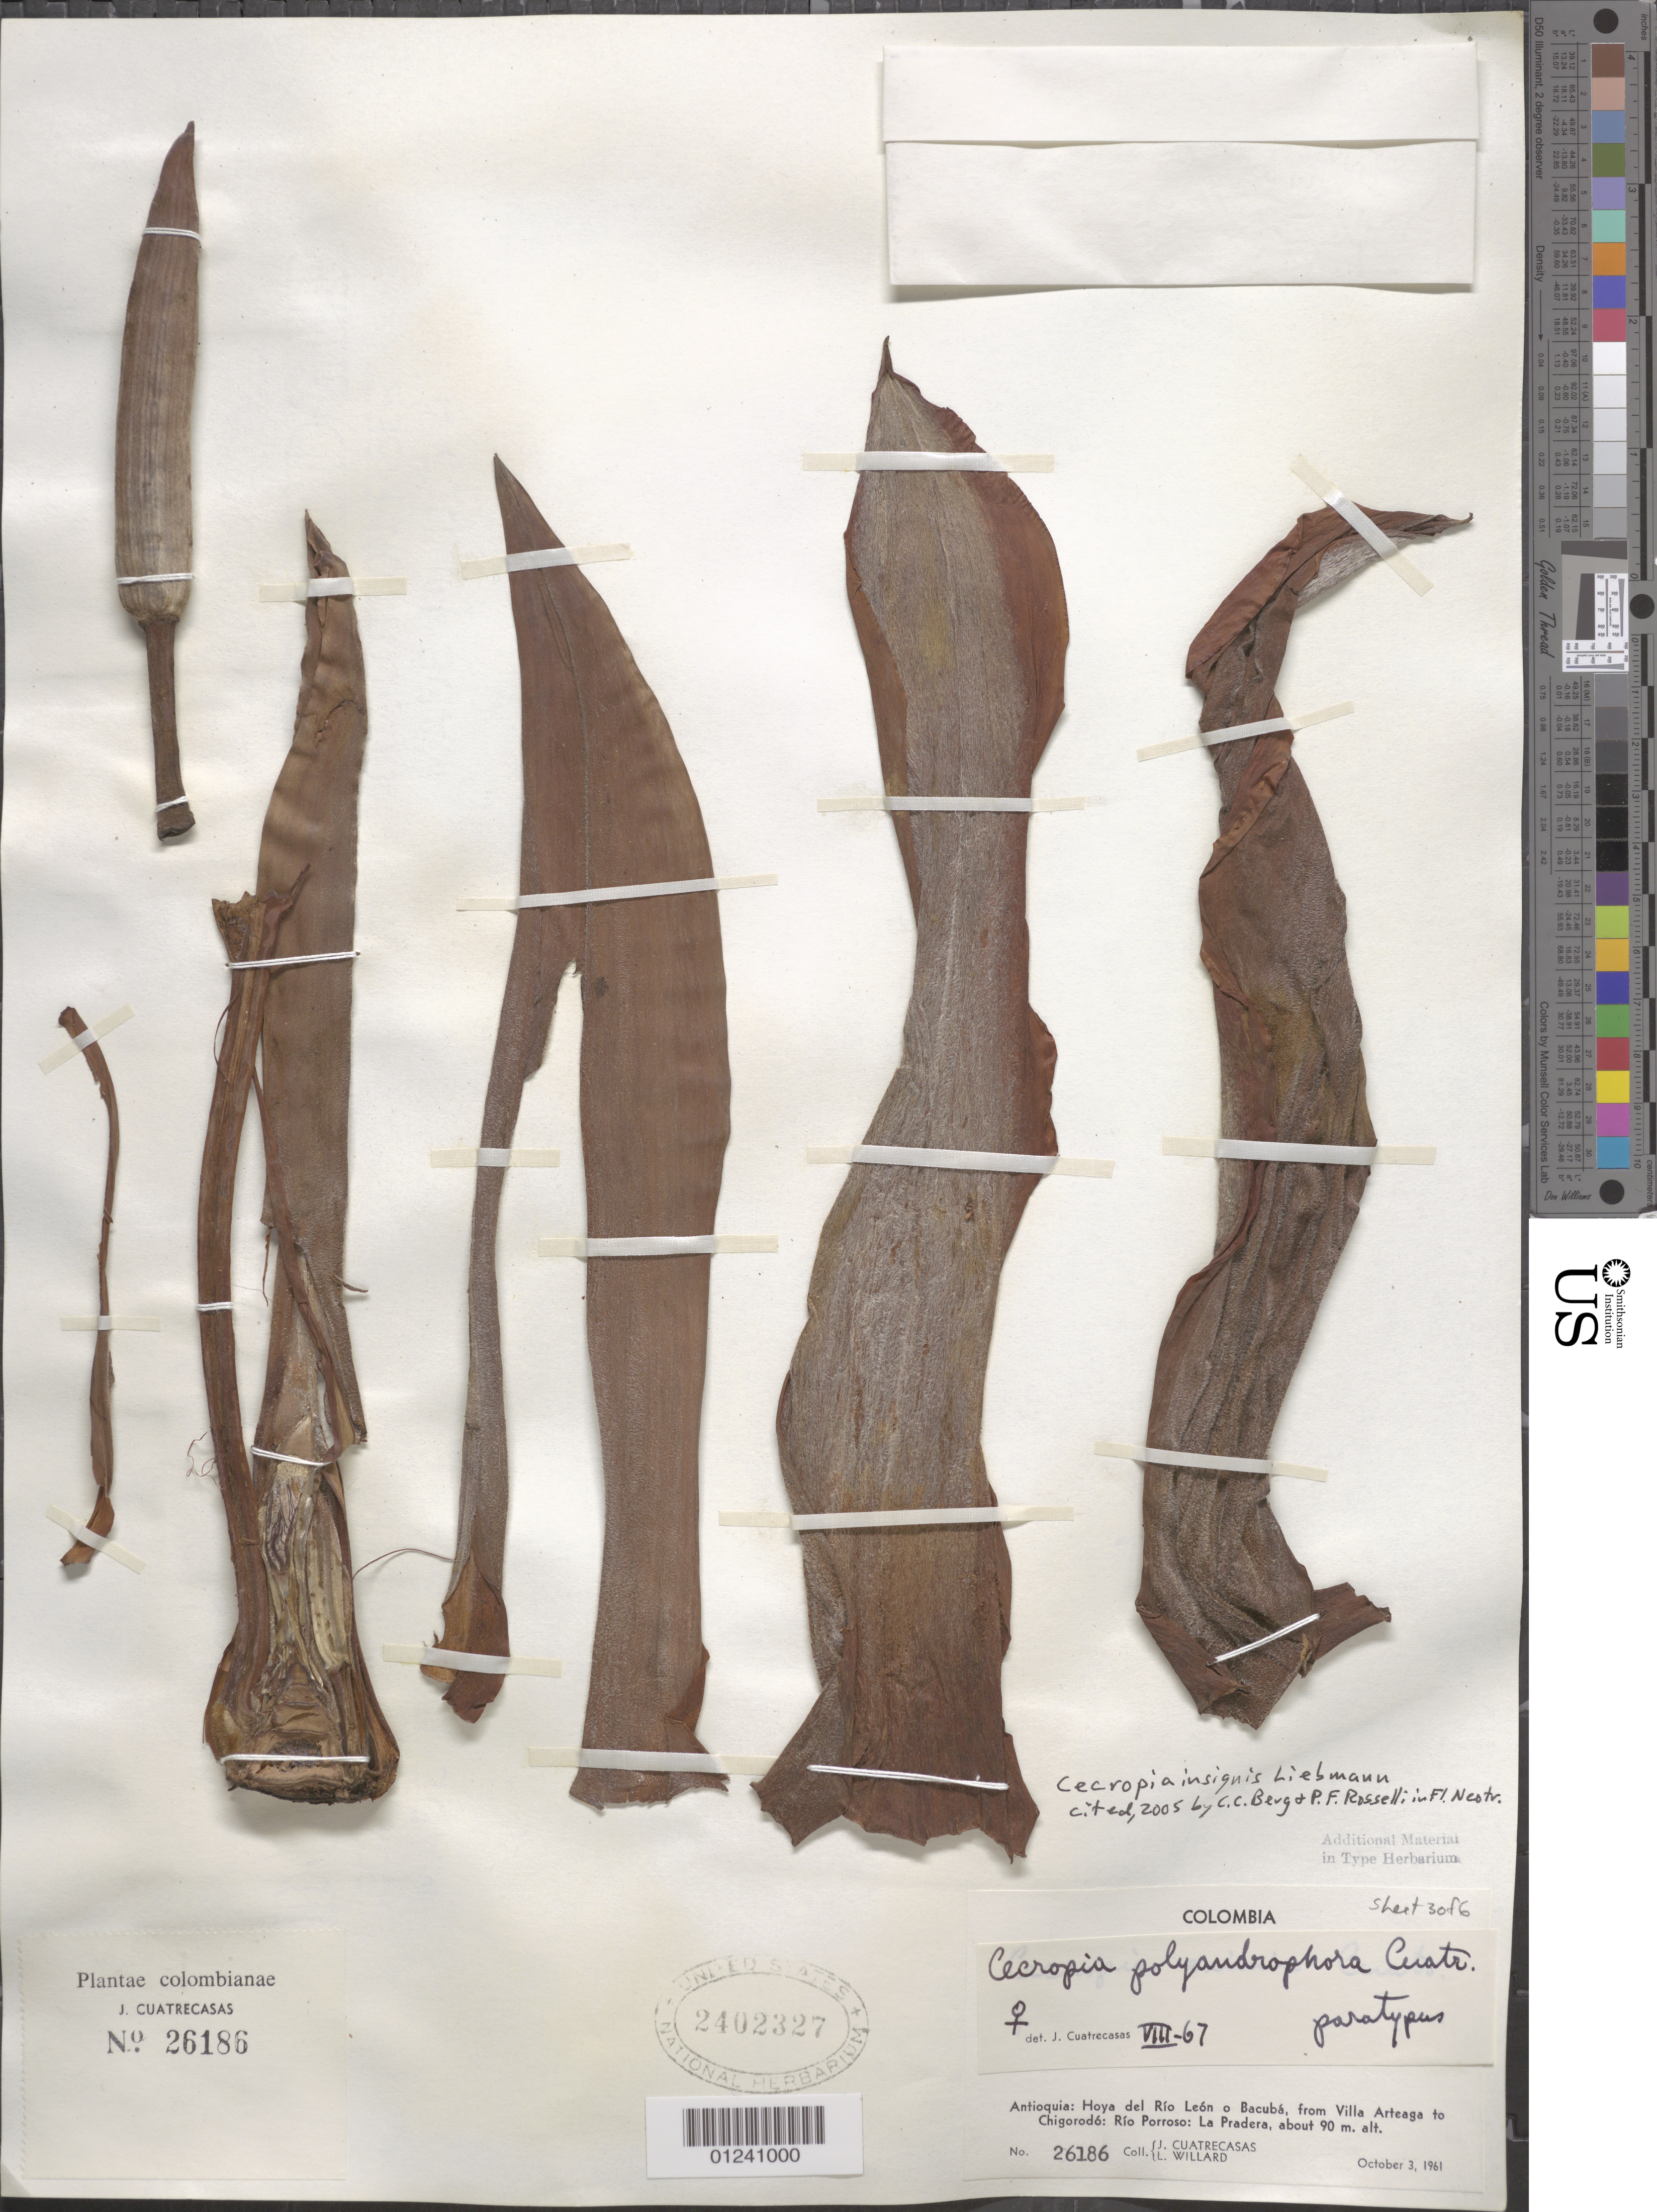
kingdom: Plantae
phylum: Tracheophyta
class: Magnoliopsida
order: Rosales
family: Urticaceae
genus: Cecropia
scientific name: Cecropia insignis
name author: Liebm.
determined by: Cuatrecasas, J.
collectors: J. Cuatrecasas & L. Willard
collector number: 26186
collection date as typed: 03 Oct 1961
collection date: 1961-10-03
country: Colombia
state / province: Antioquia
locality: Hoya del Río León o Bacubá, from Villa Arteaga to Chigordó: Río Porroso: La Pradera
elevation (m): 90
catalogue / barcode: US 2402327